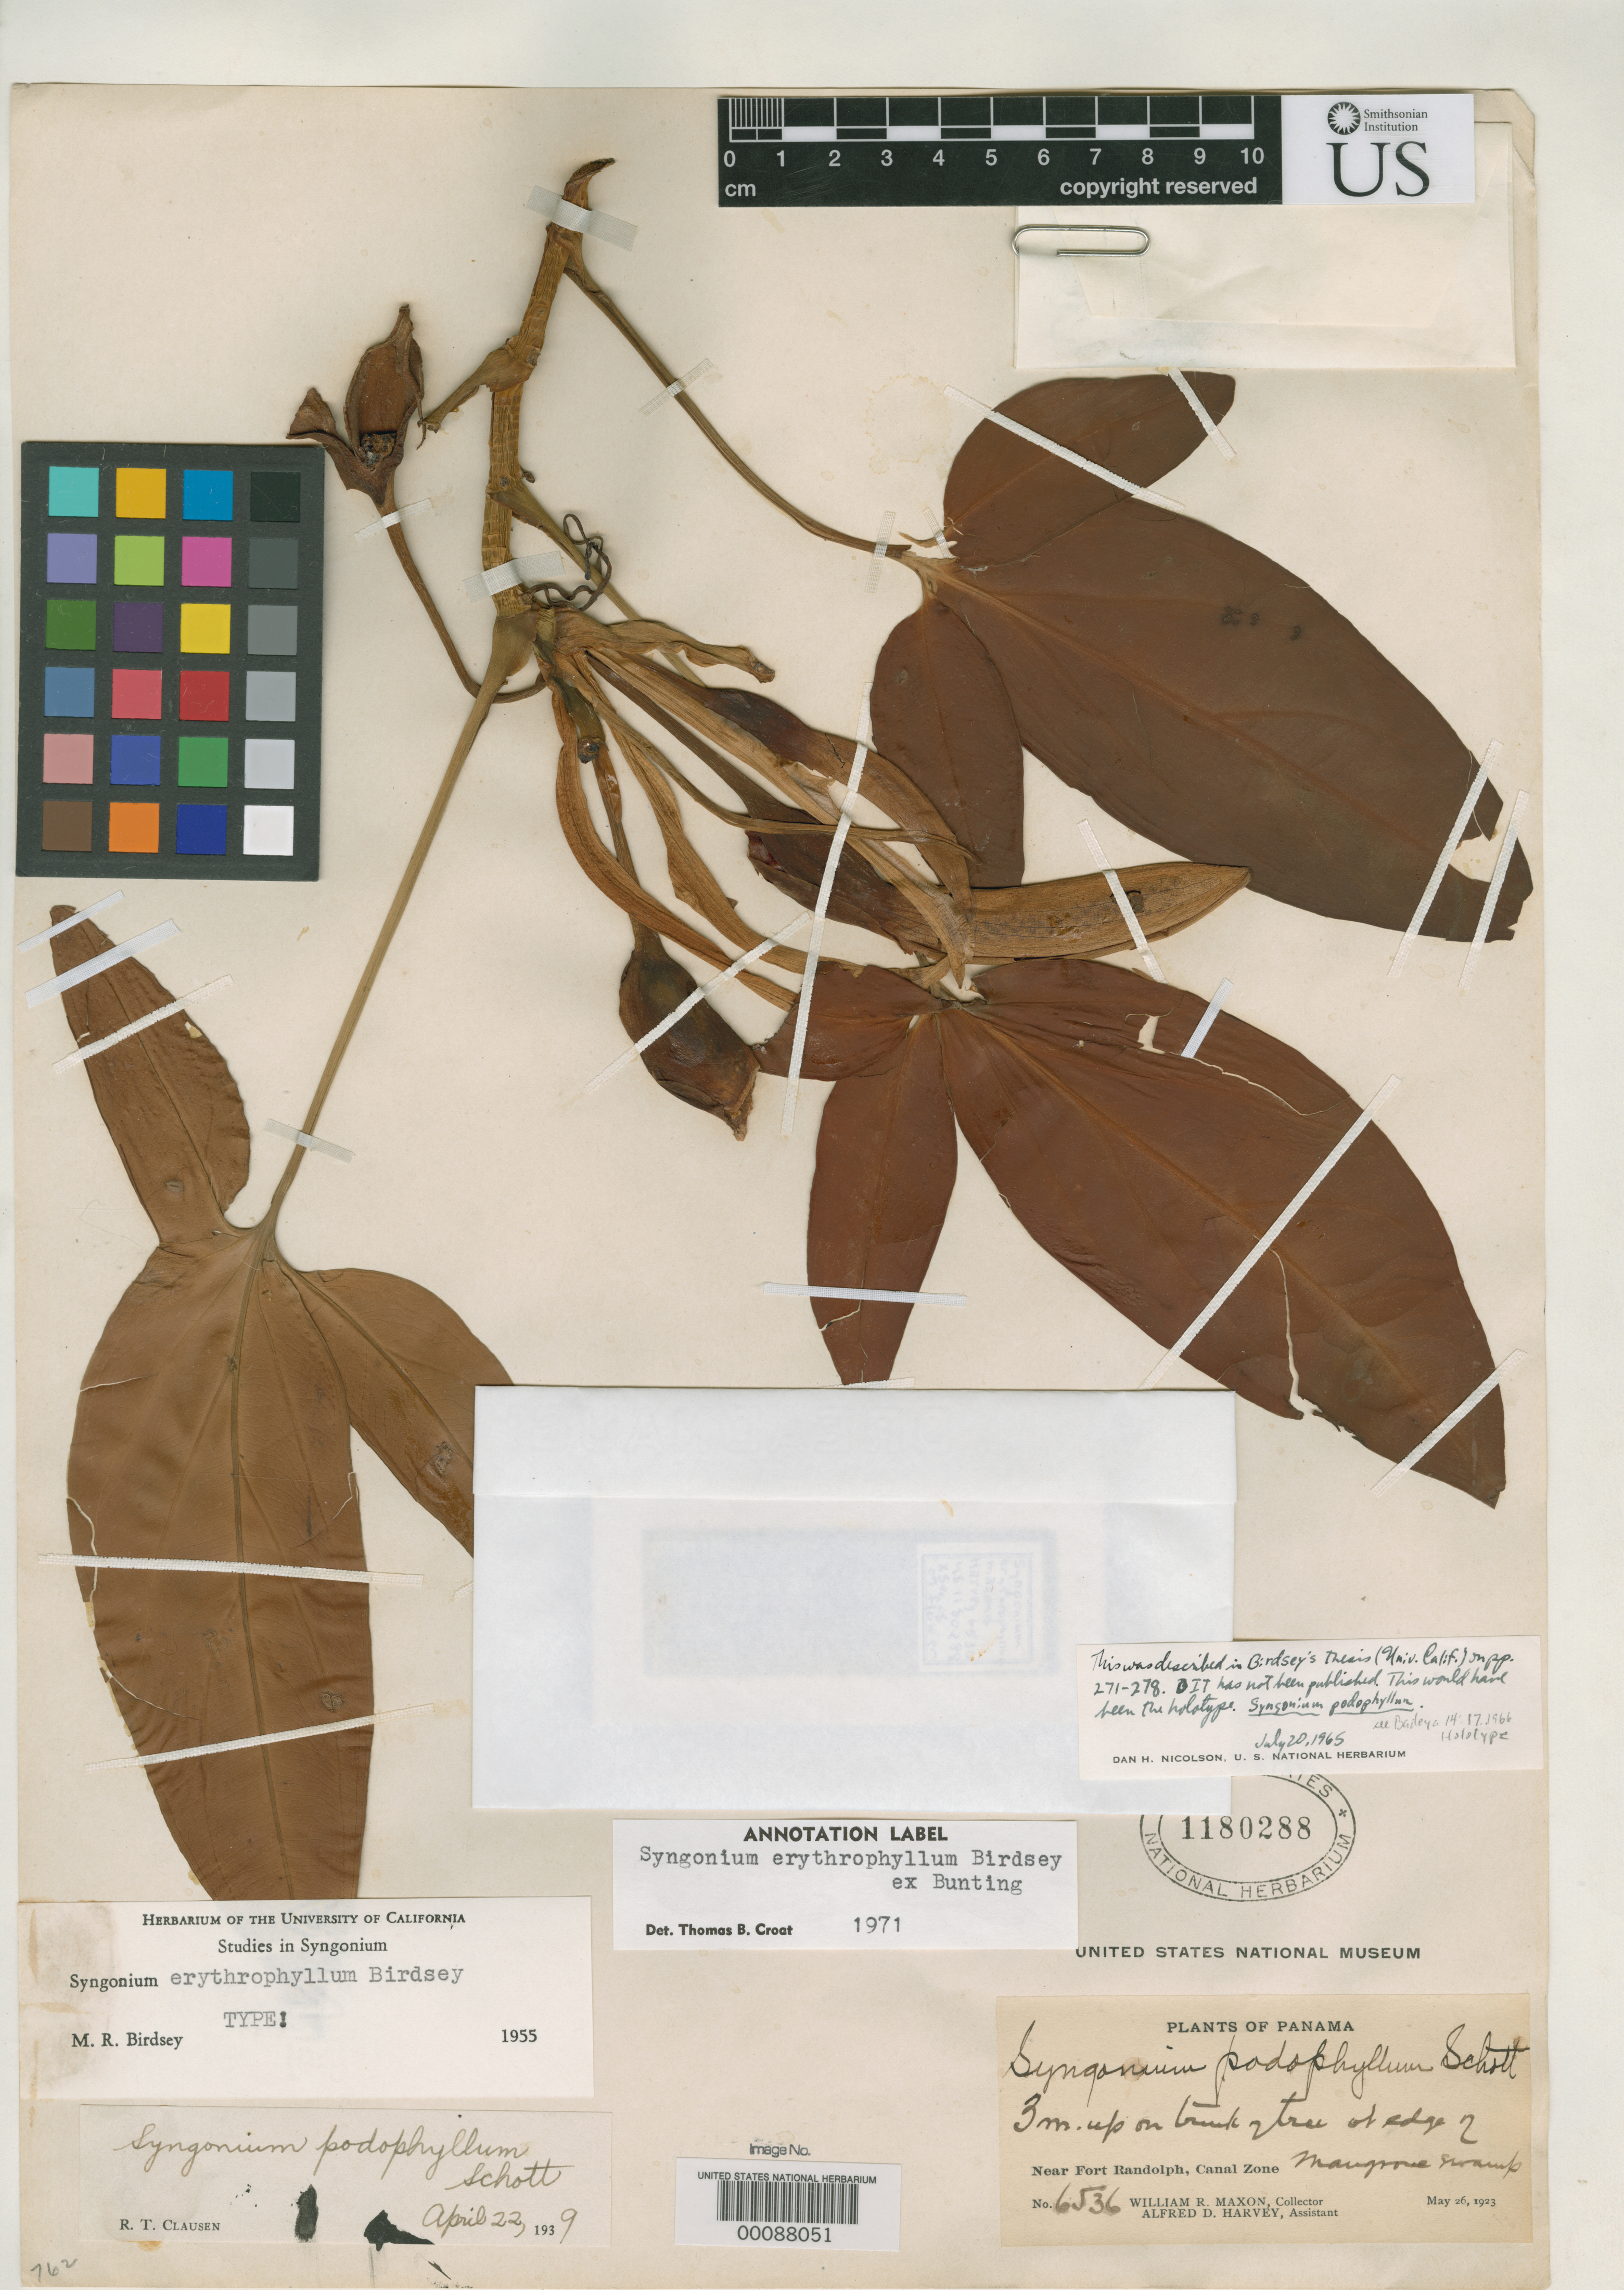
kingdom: Plantae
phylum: Tracheophyta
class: Liliopsida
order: Alismatales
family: Araceae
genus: Syngonium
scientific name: Syngonium erythrophyllum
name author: Birdsey ex G.S. Bunting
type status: Holotype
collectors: W. R. Maxon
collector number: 6536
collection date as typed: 26 May 1923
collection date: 1923-05-26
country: Panama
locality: Near Fort Randolph.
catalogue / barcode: US 1180288